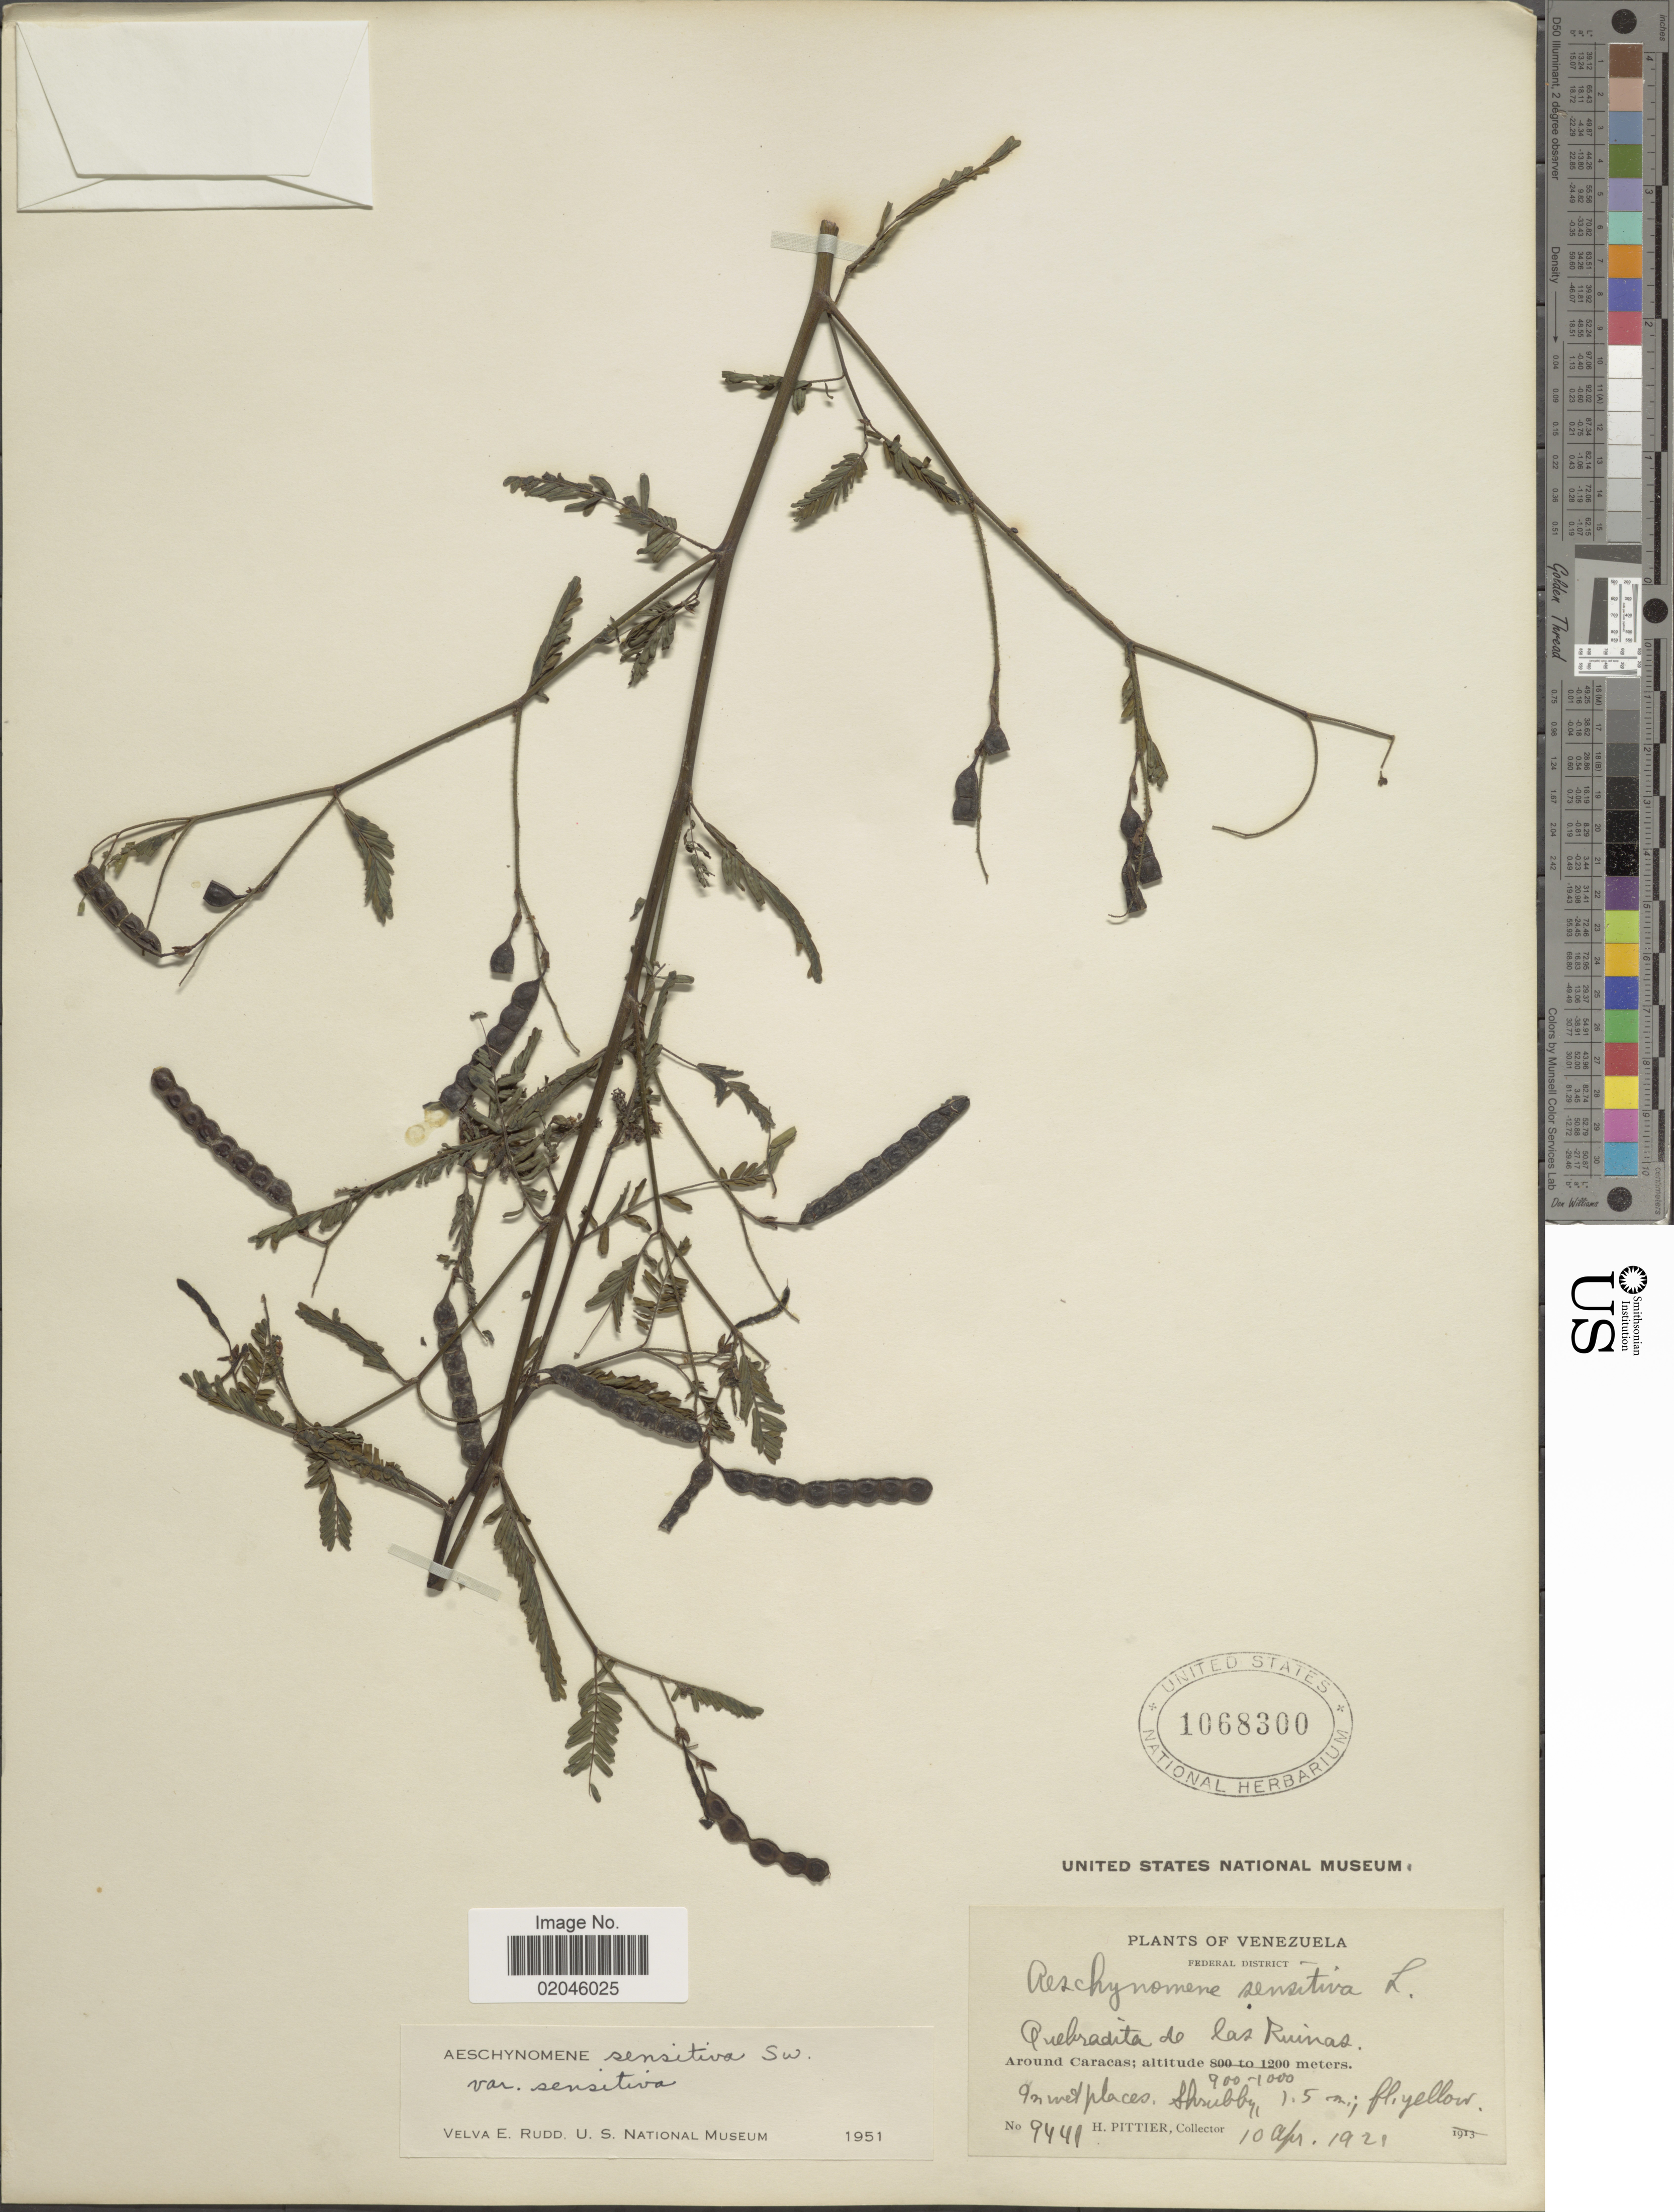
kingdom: Plantae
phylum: Tracheophyta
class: Magnoliopsida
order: Fabales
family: Fabaceae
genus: Aeschynomene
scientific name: Aeschynomene sensitiva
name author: Sw.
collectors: H. F. Pittier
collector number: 9441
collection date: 1921-04-10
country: Venezuela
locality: Federal District, Quebradita de las Ruinas, aroung Caracas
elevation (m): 900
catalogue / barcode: US 1068300